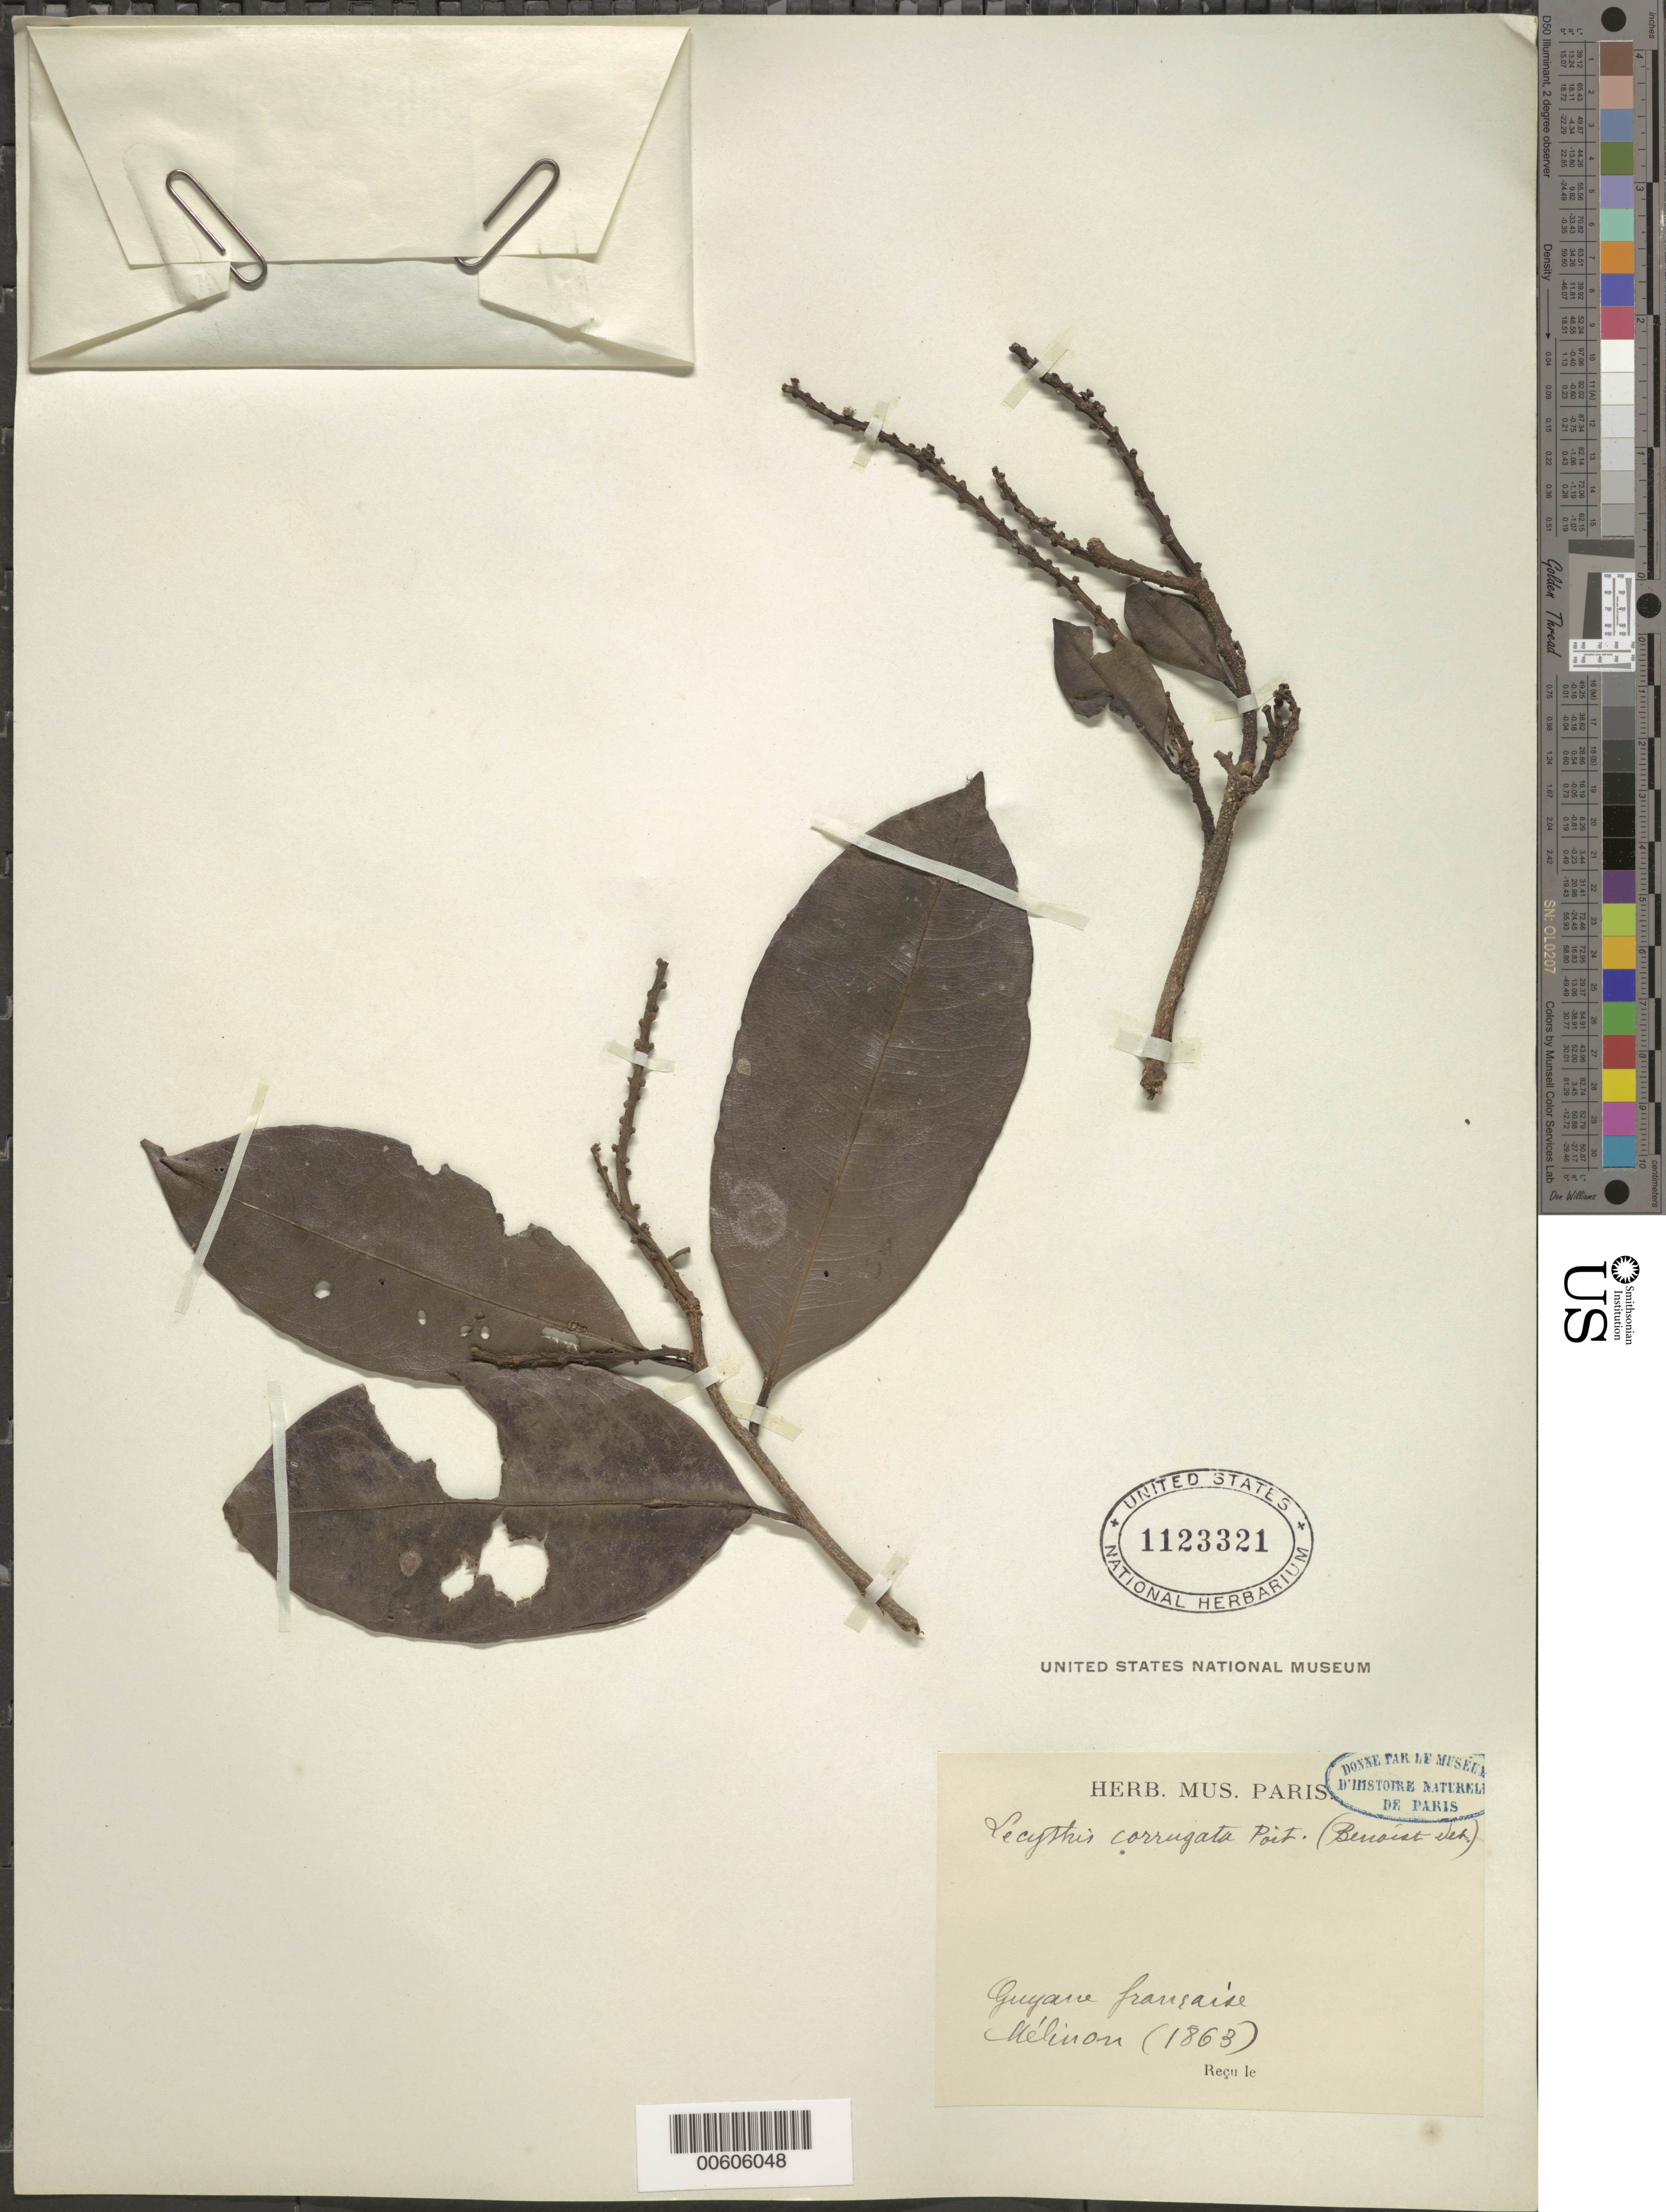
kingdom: Plantae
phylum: Tracheophyta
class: Magnoliopsida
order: Ericales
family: Lecythidaceae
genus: Lecythis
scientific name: Lecythis corrugata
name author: Poit.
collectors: E. Mélinon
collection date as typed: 1863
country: French Guiana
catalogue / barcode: US 1123321